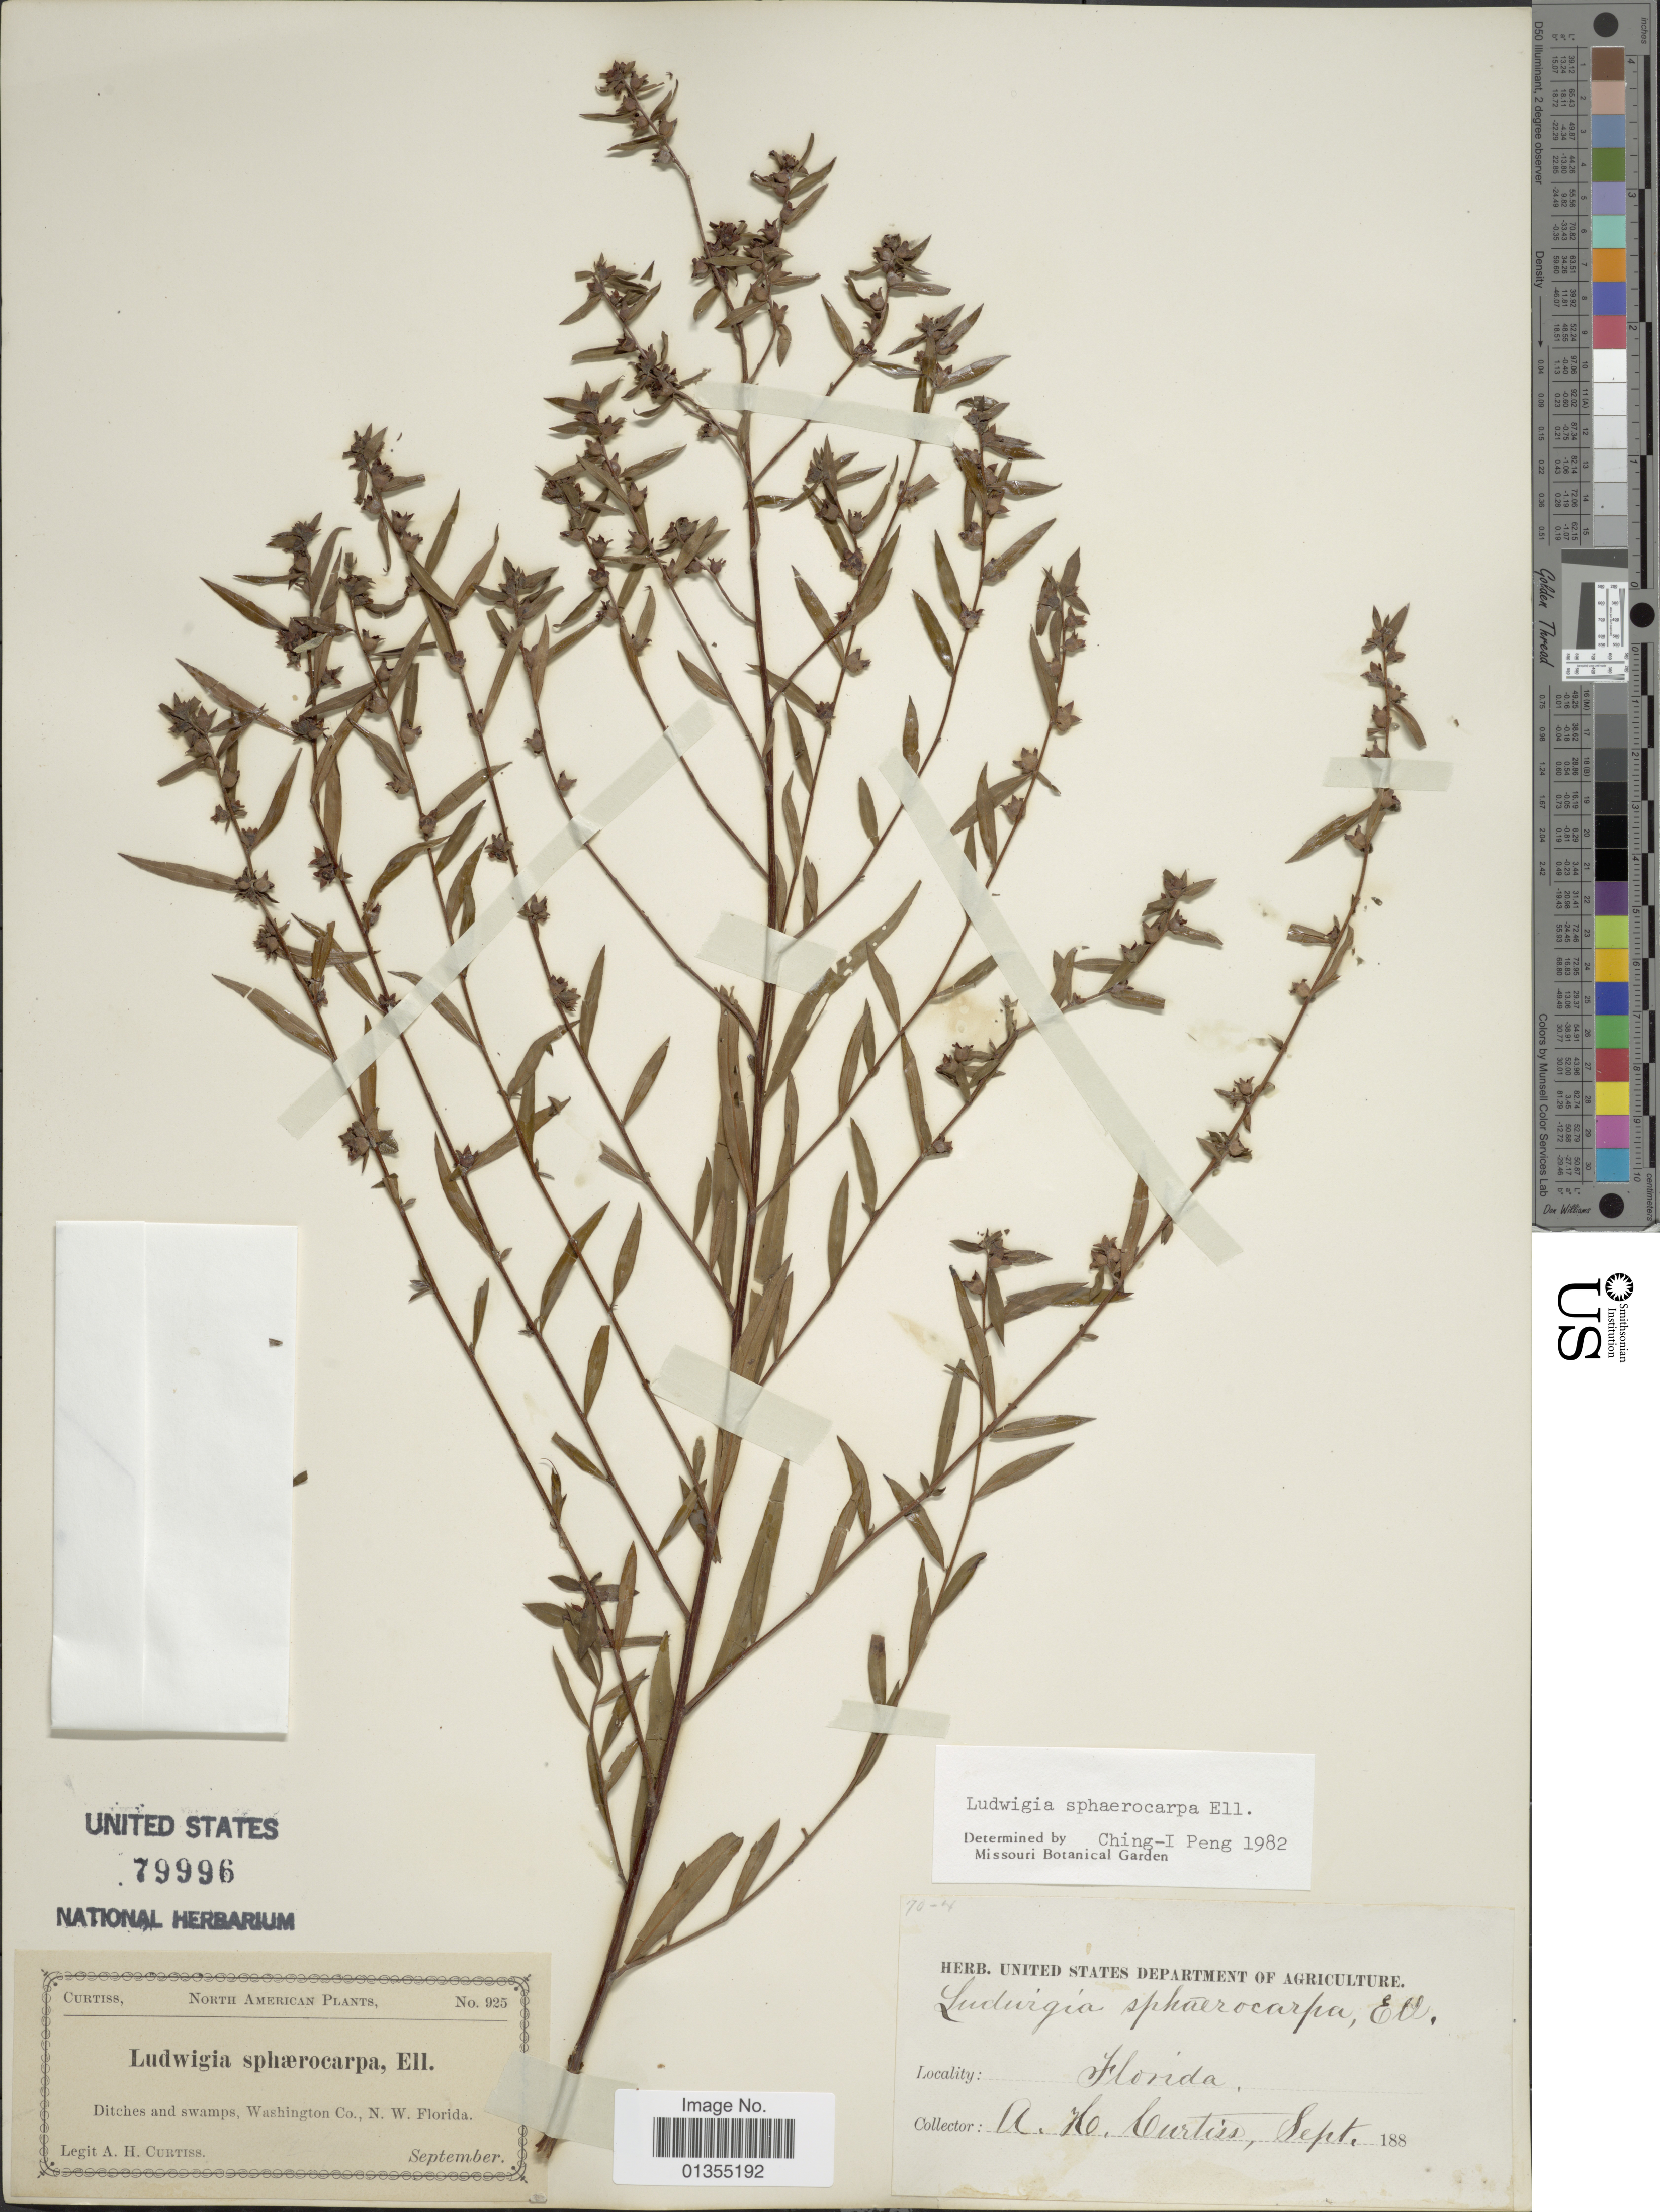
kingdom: Plantae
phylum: Tracheophyta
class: Magnoliopsida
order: Myrtales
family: Onagraceae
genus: Ludwigia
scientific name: Ludwigia sphaerocarpa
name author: Elliott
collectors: A. H. Curtiss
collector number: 70-4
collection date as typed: Transcribed d/m/y: /9/188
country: United States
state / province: Florida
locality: Washington Co., N.W. Florida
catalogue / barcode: US 79996